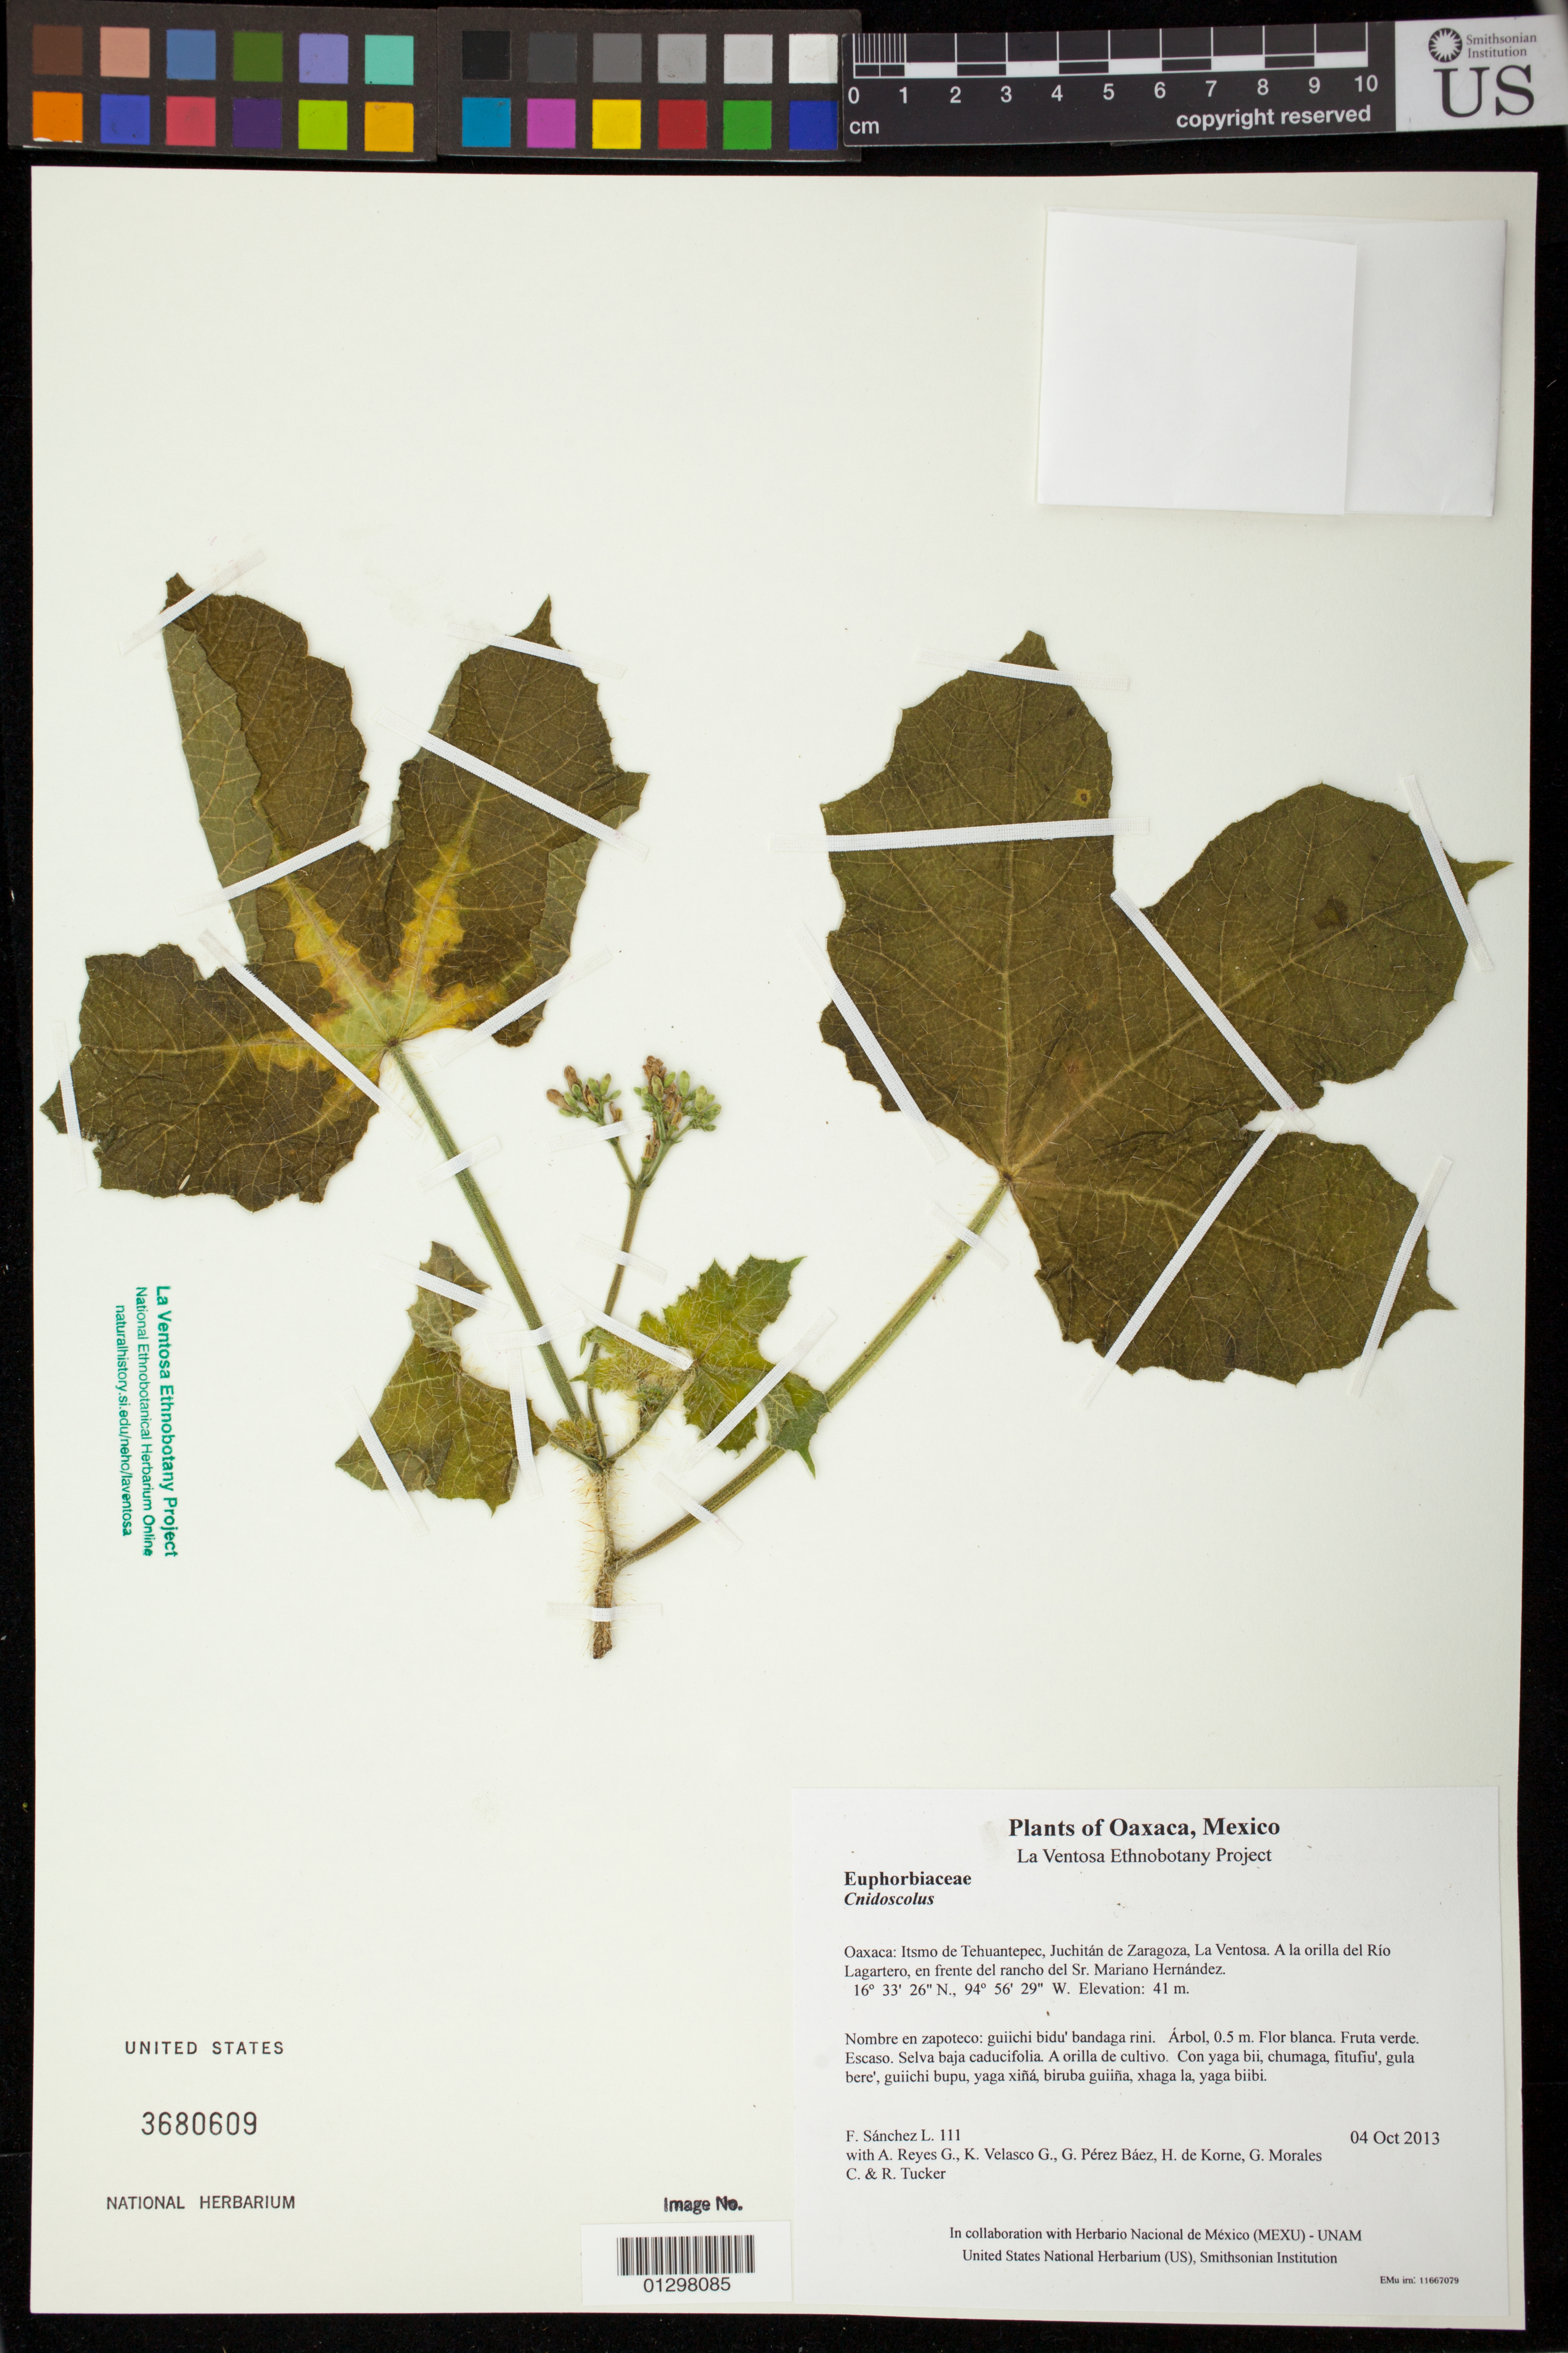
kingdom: Plantae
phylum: Tracheophyta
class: Magnoliopsida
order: Malpighiales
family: Euphorbiaceae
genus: Cnidoscolus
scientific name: Cnidoscolus urens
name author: (L.) Arthur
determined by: Steinmann, Victor W.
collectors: F. Sánchez L., A. Reyes G., K. Velasco G., G. Pérez Báez, H. de Korne, G. Morales C. & R. Tucker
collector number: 111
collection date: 2013-10-04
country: Mexico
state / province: Oaxaca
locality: Itsmo de Tehuantepec, Juchitán de Zaragoza, La Ventosa. A la orilla del Río Lagartero, en frente del rancho del Sr. Mariano Hernández.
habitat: Selva baja caducifolia. A orilla de cultivo.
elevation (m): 41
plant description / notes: MEXU, US; Yaga. 0.5 m. Guie' naquichi'. Cuaananaxhi naga'. Huaxie'.; mala mujer, ortiga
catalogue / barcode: US 3680609